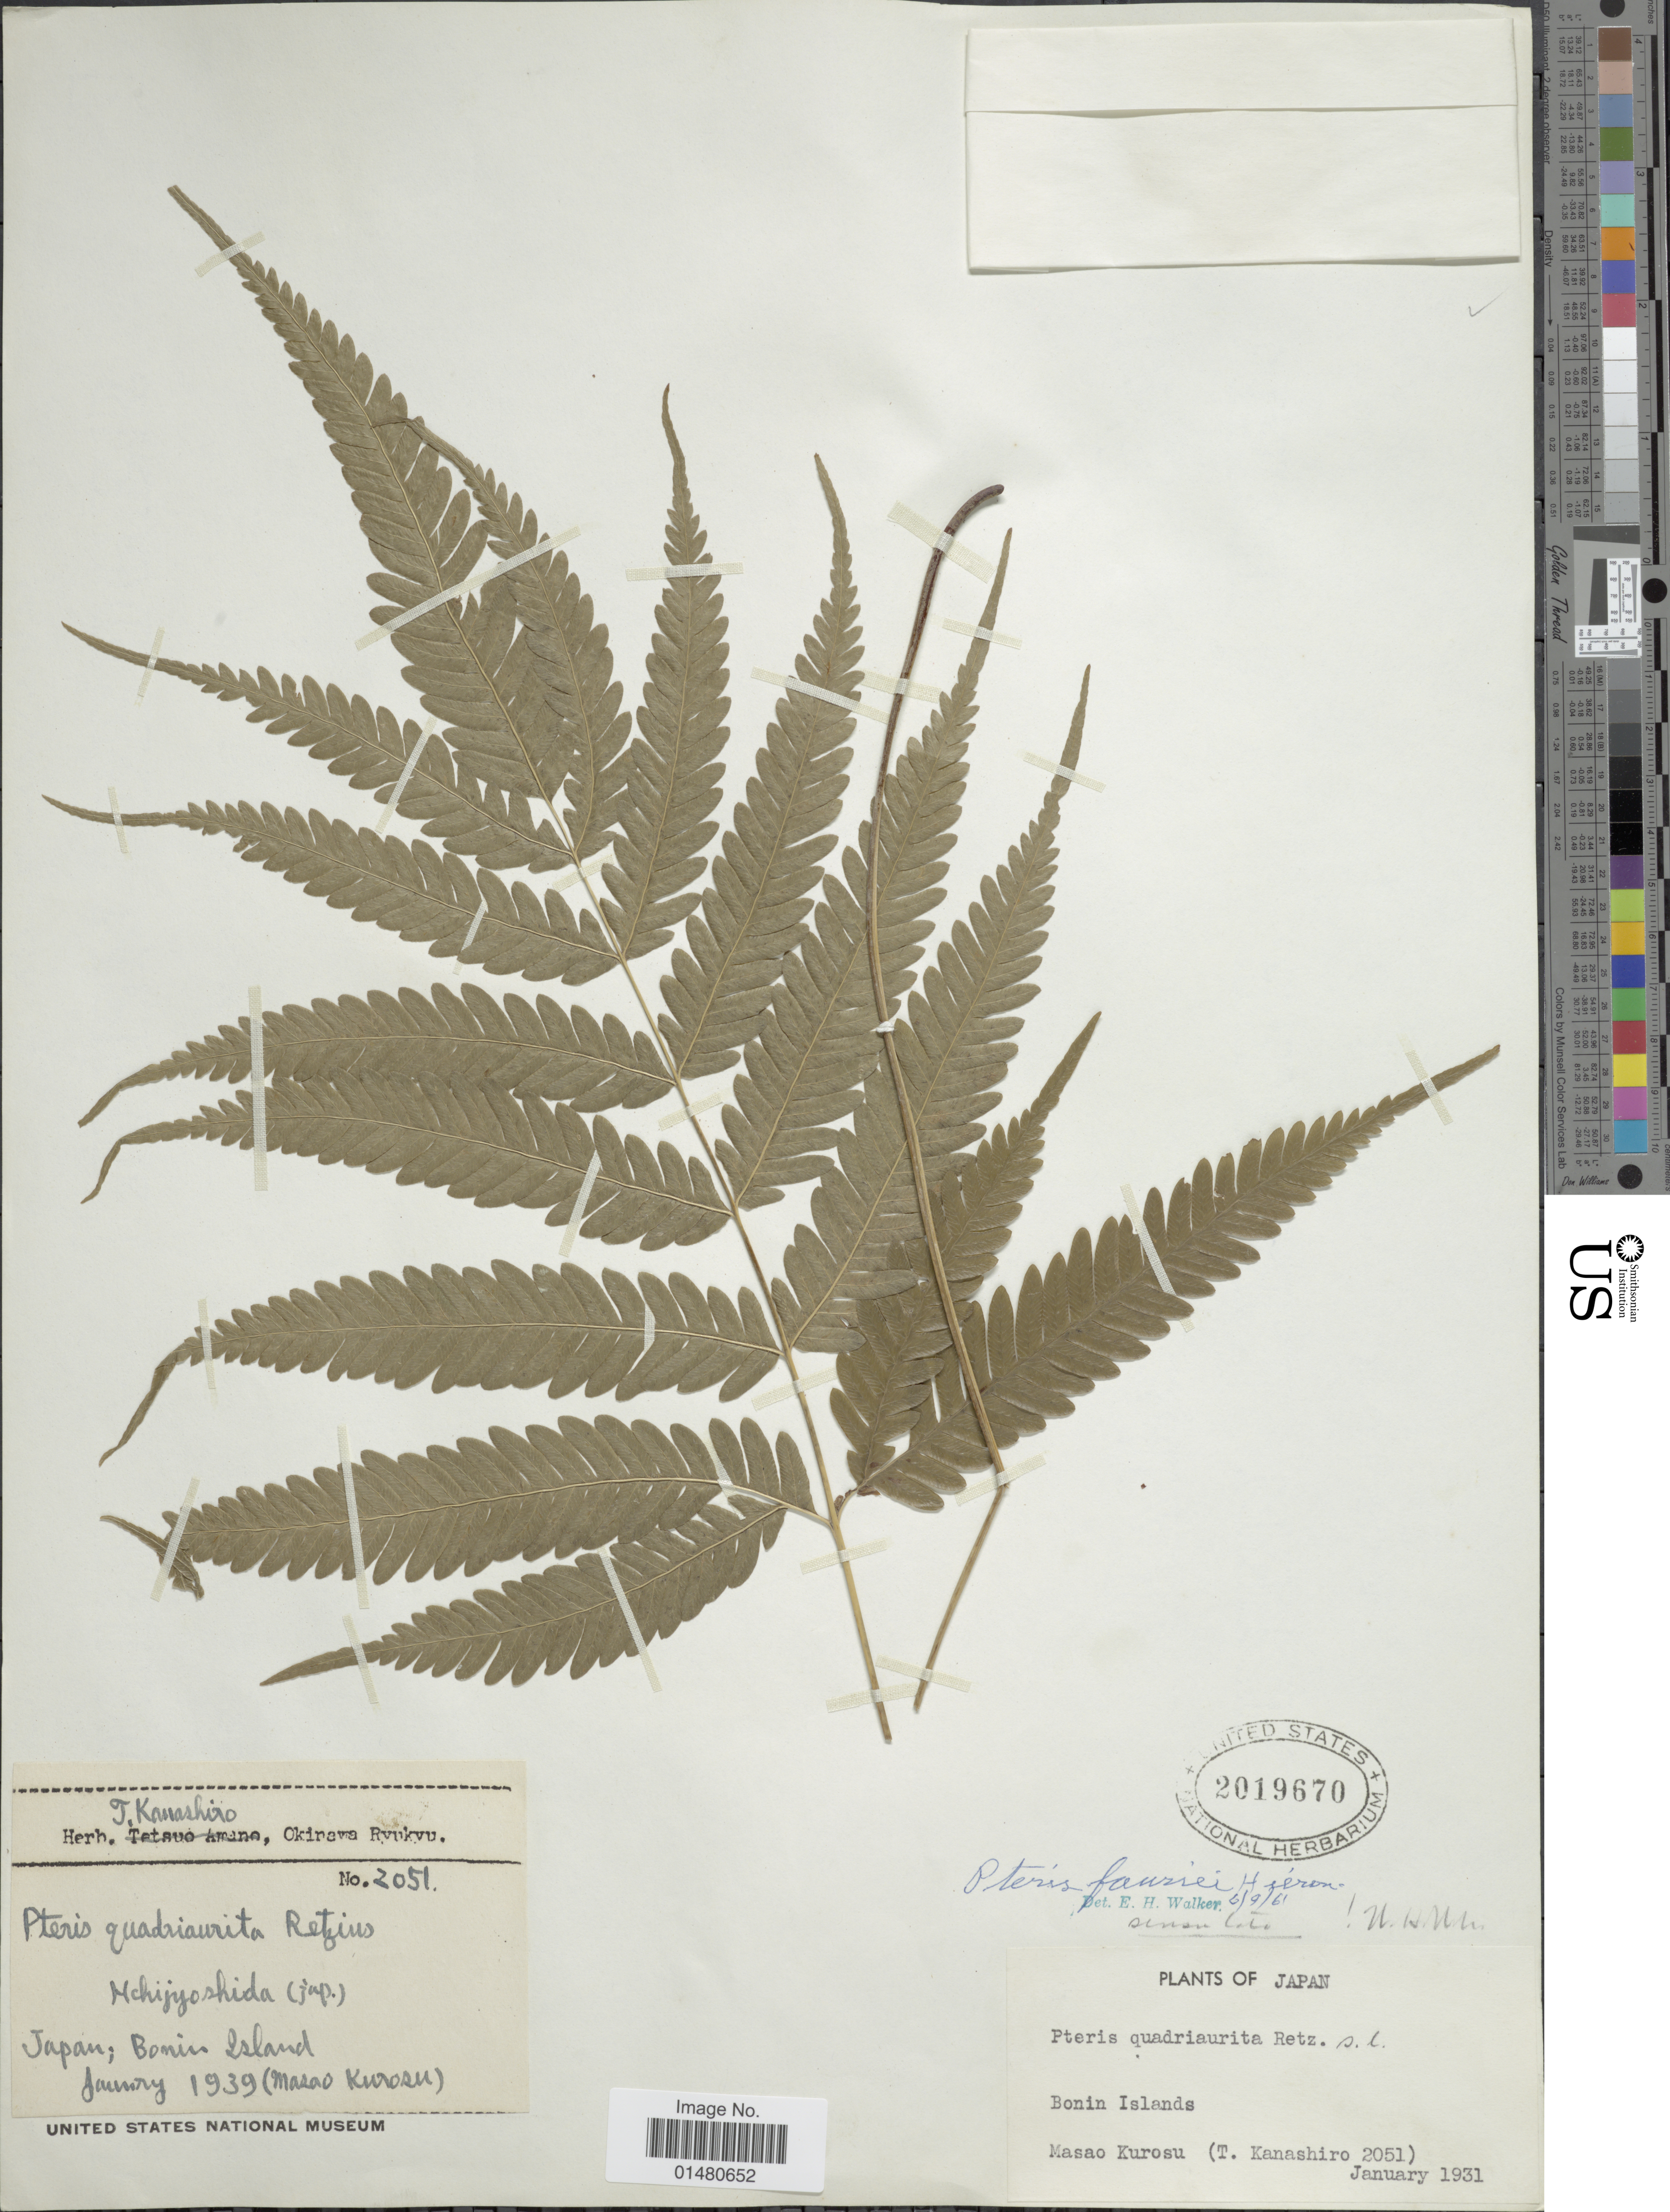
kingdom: Plantae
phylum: Tracheophyta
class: Polypodiopsida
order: Polypodiales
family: Pteridaceae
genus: Pteris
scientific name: Pteris fauriei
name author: Hieron.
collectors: T. Kanashiro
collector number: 2051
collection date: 1931-01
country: Japan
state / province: Tokyo, Federal City of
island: Bonin Islands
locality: Bonin Islands, Masao Kurosu, Okinawa Ryukyu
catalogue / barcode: US 2019670